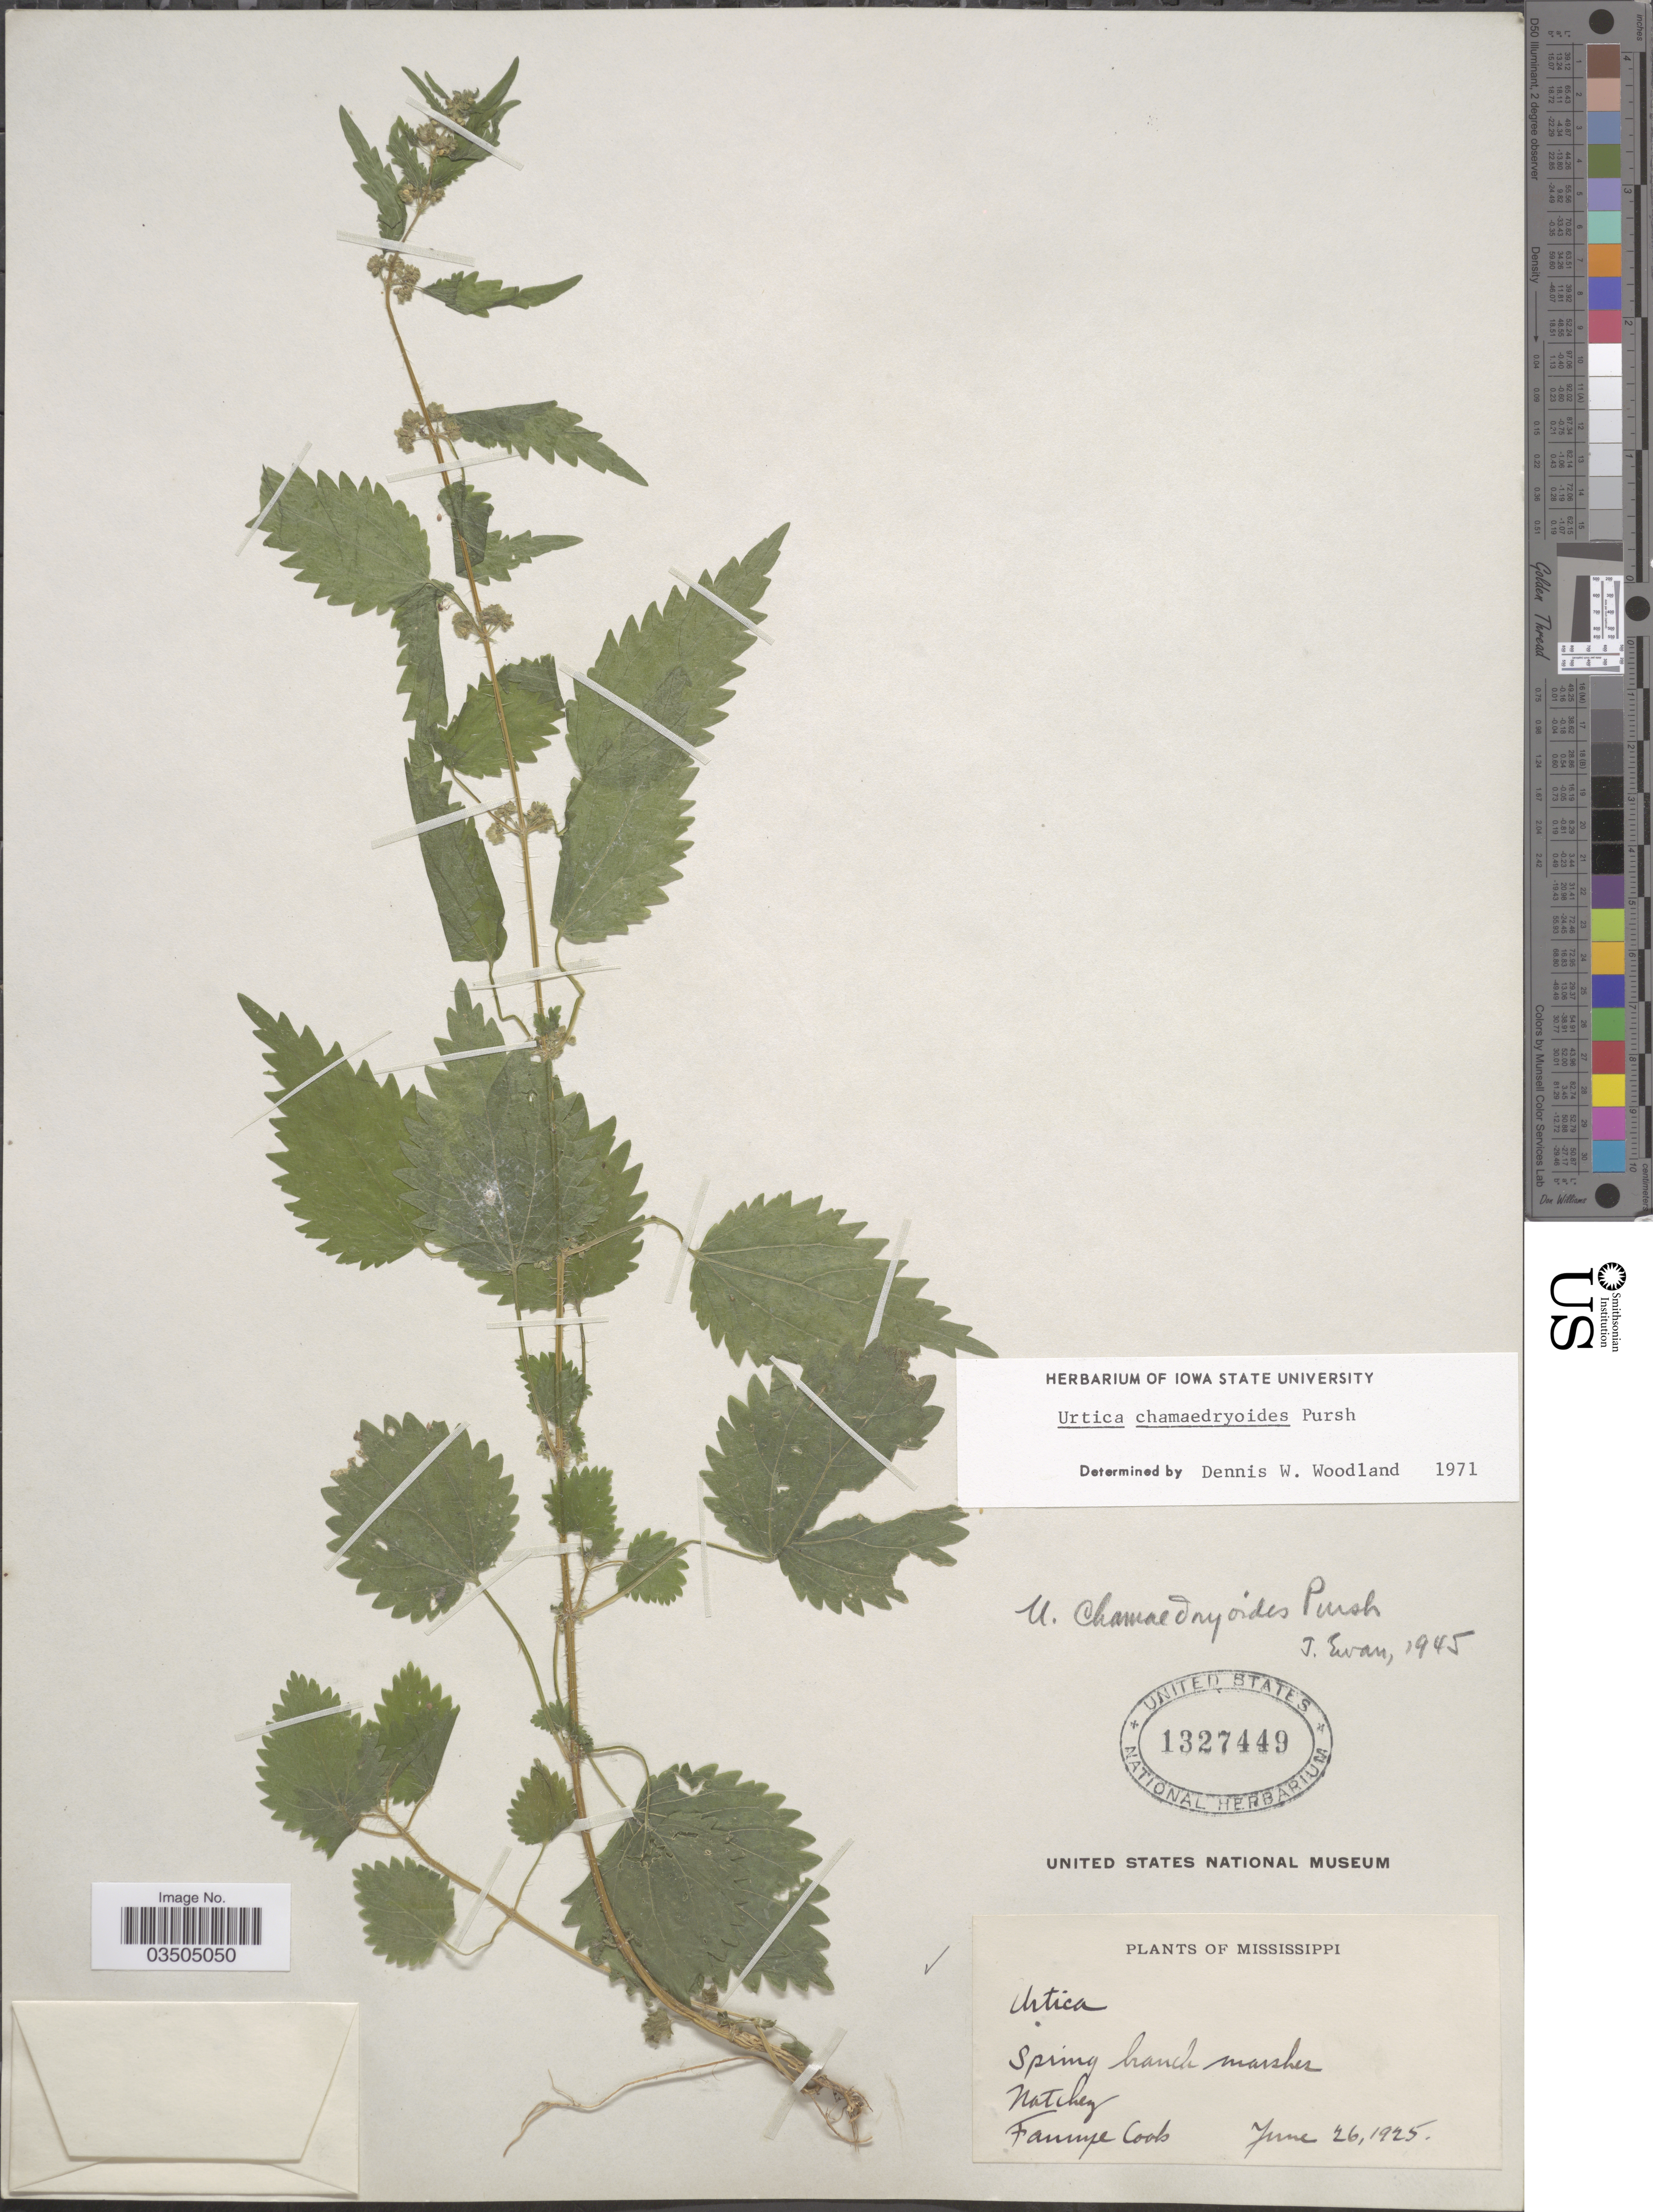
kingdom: Plantae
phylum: Tracheophyta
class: Magnoliopsida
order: Rosales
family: Urticaceae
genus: Urtica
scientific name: Urtica chamaedryoides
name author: Pursh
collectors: F. A. Cook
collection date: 1925-06-26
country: United States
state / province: Mississippi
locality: Natchez.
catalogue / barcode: US 1327449